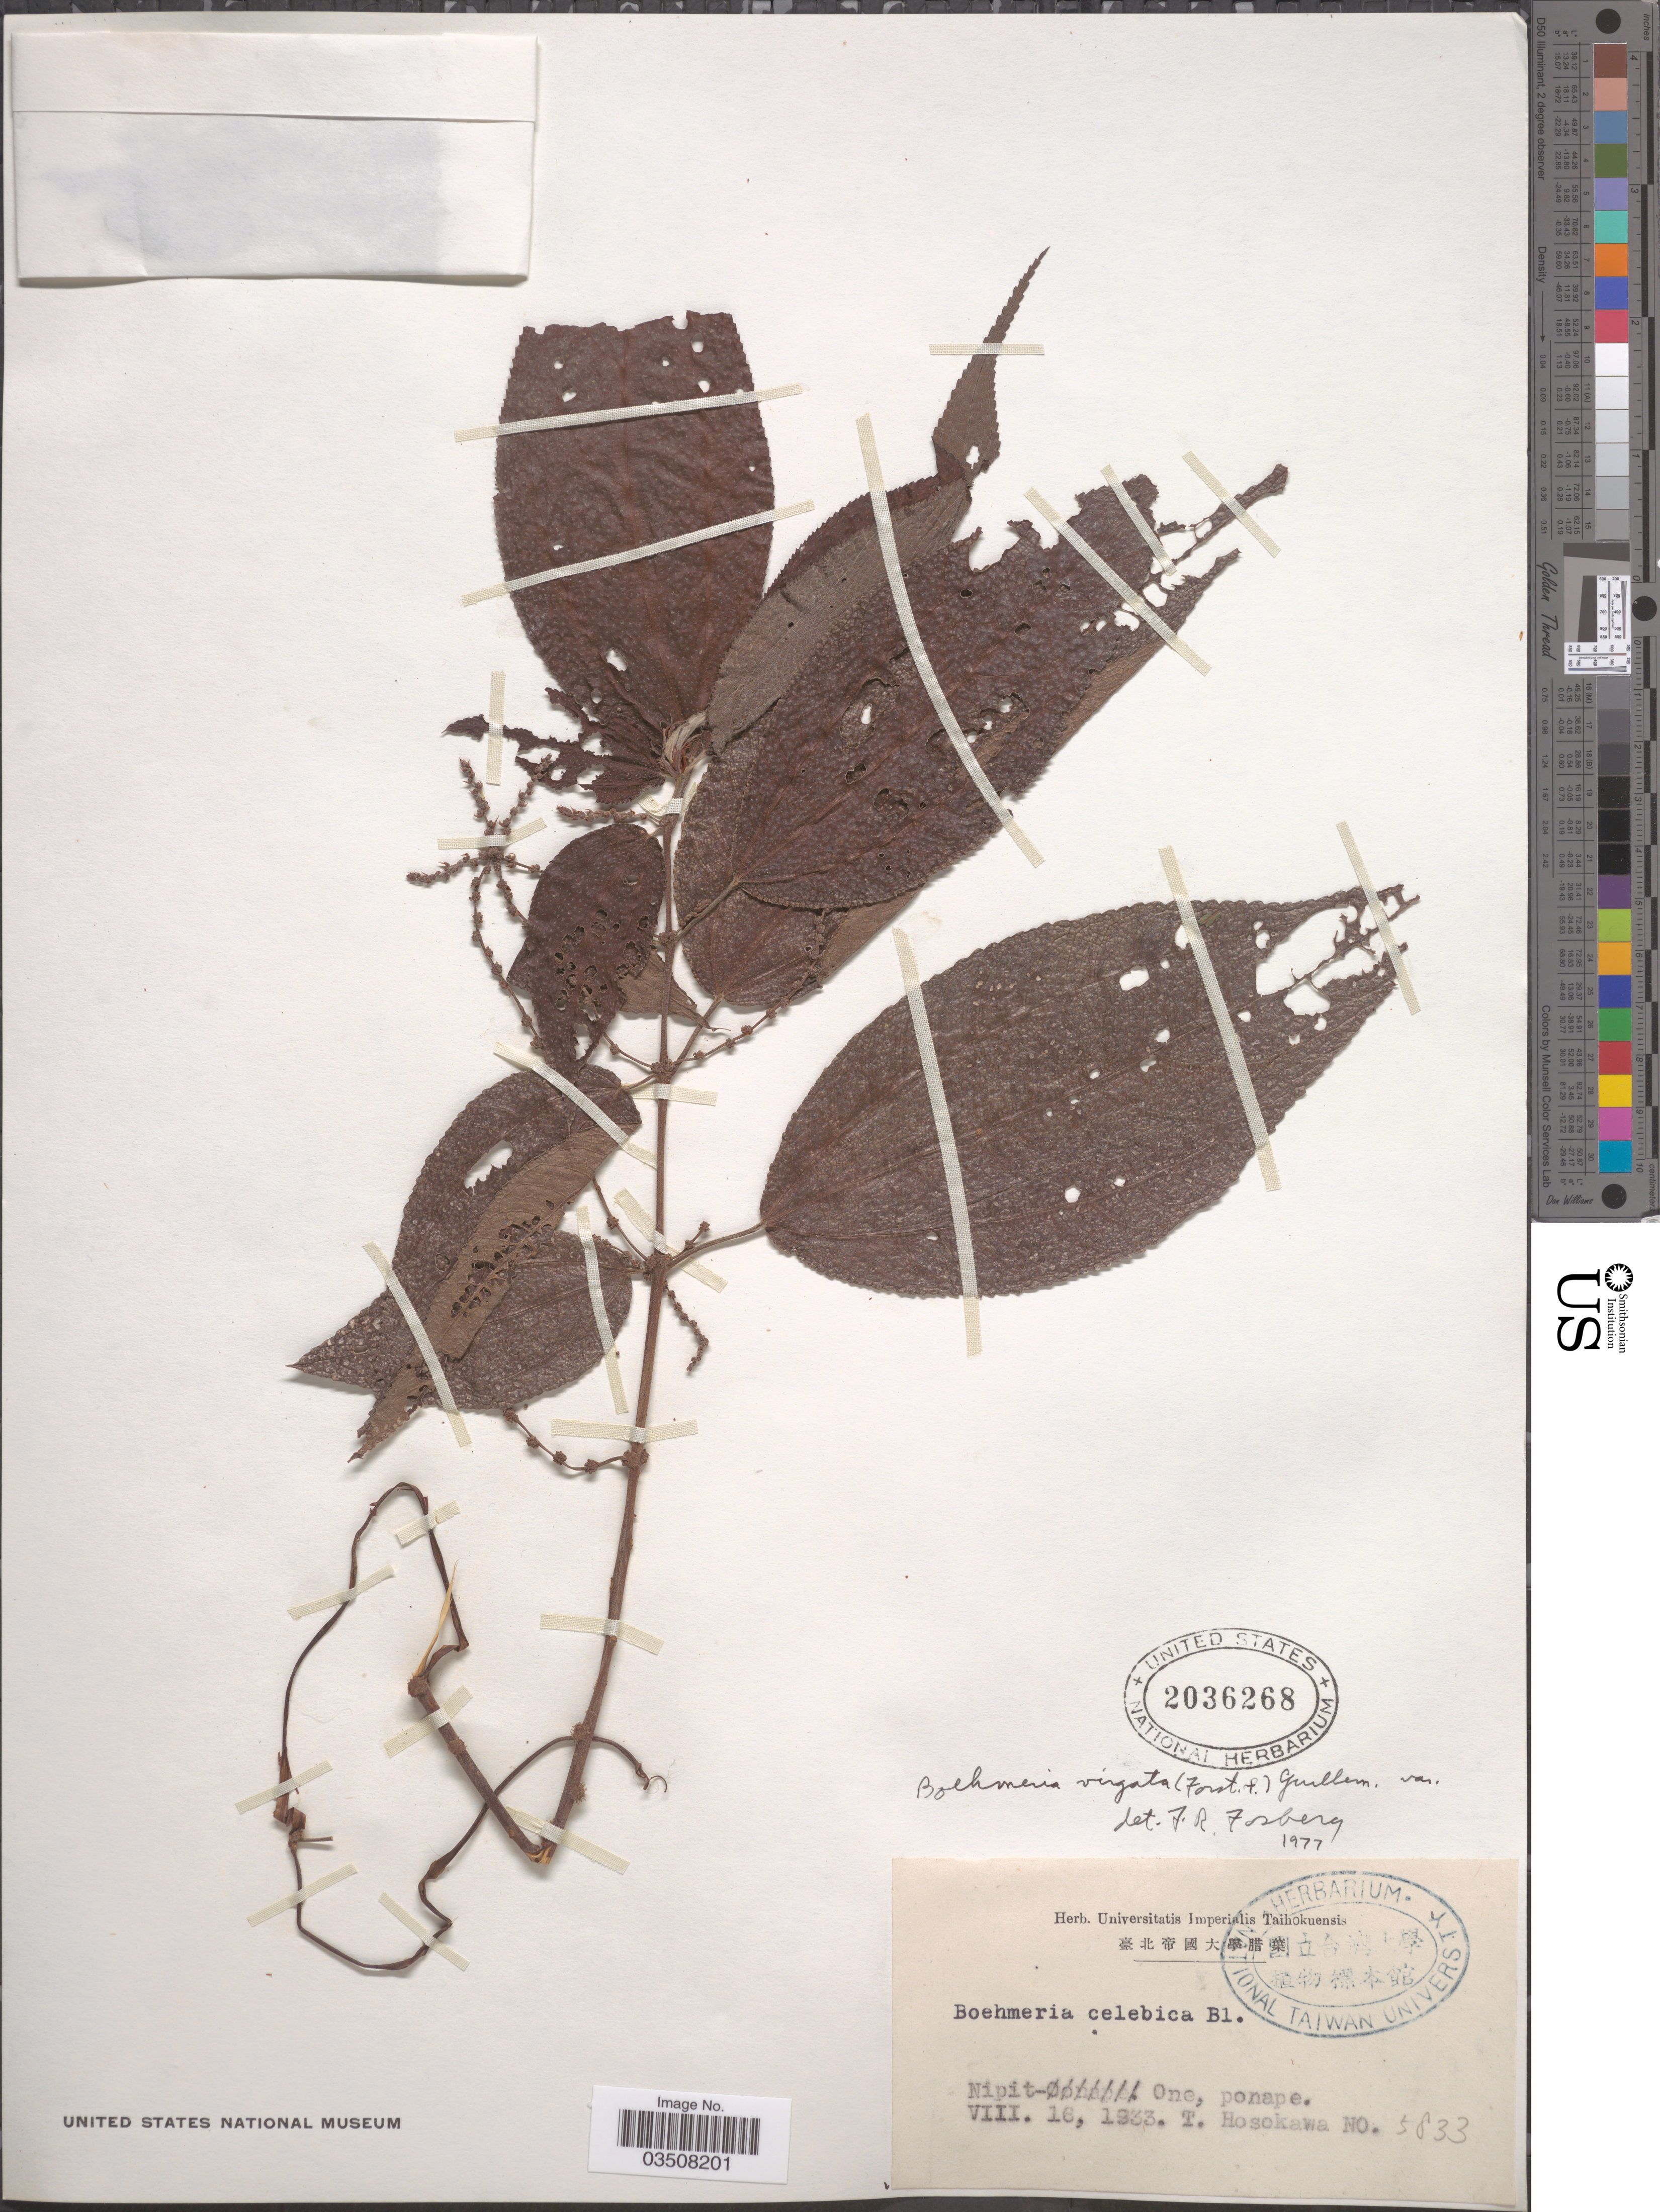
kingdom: Plantae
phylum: Tracheophyta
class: Magnoliopsida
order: Rosales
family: Urticaceae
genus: Boehmeria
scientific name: Boehmeria virgata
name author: (G. Forst.) Guill.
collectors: T. Hosokawa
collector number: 5833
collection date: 1933-08-16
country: Micronesia, Federated States of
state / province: Pohnpei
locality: Nipit. One, ponape.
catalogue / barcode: US 2036268